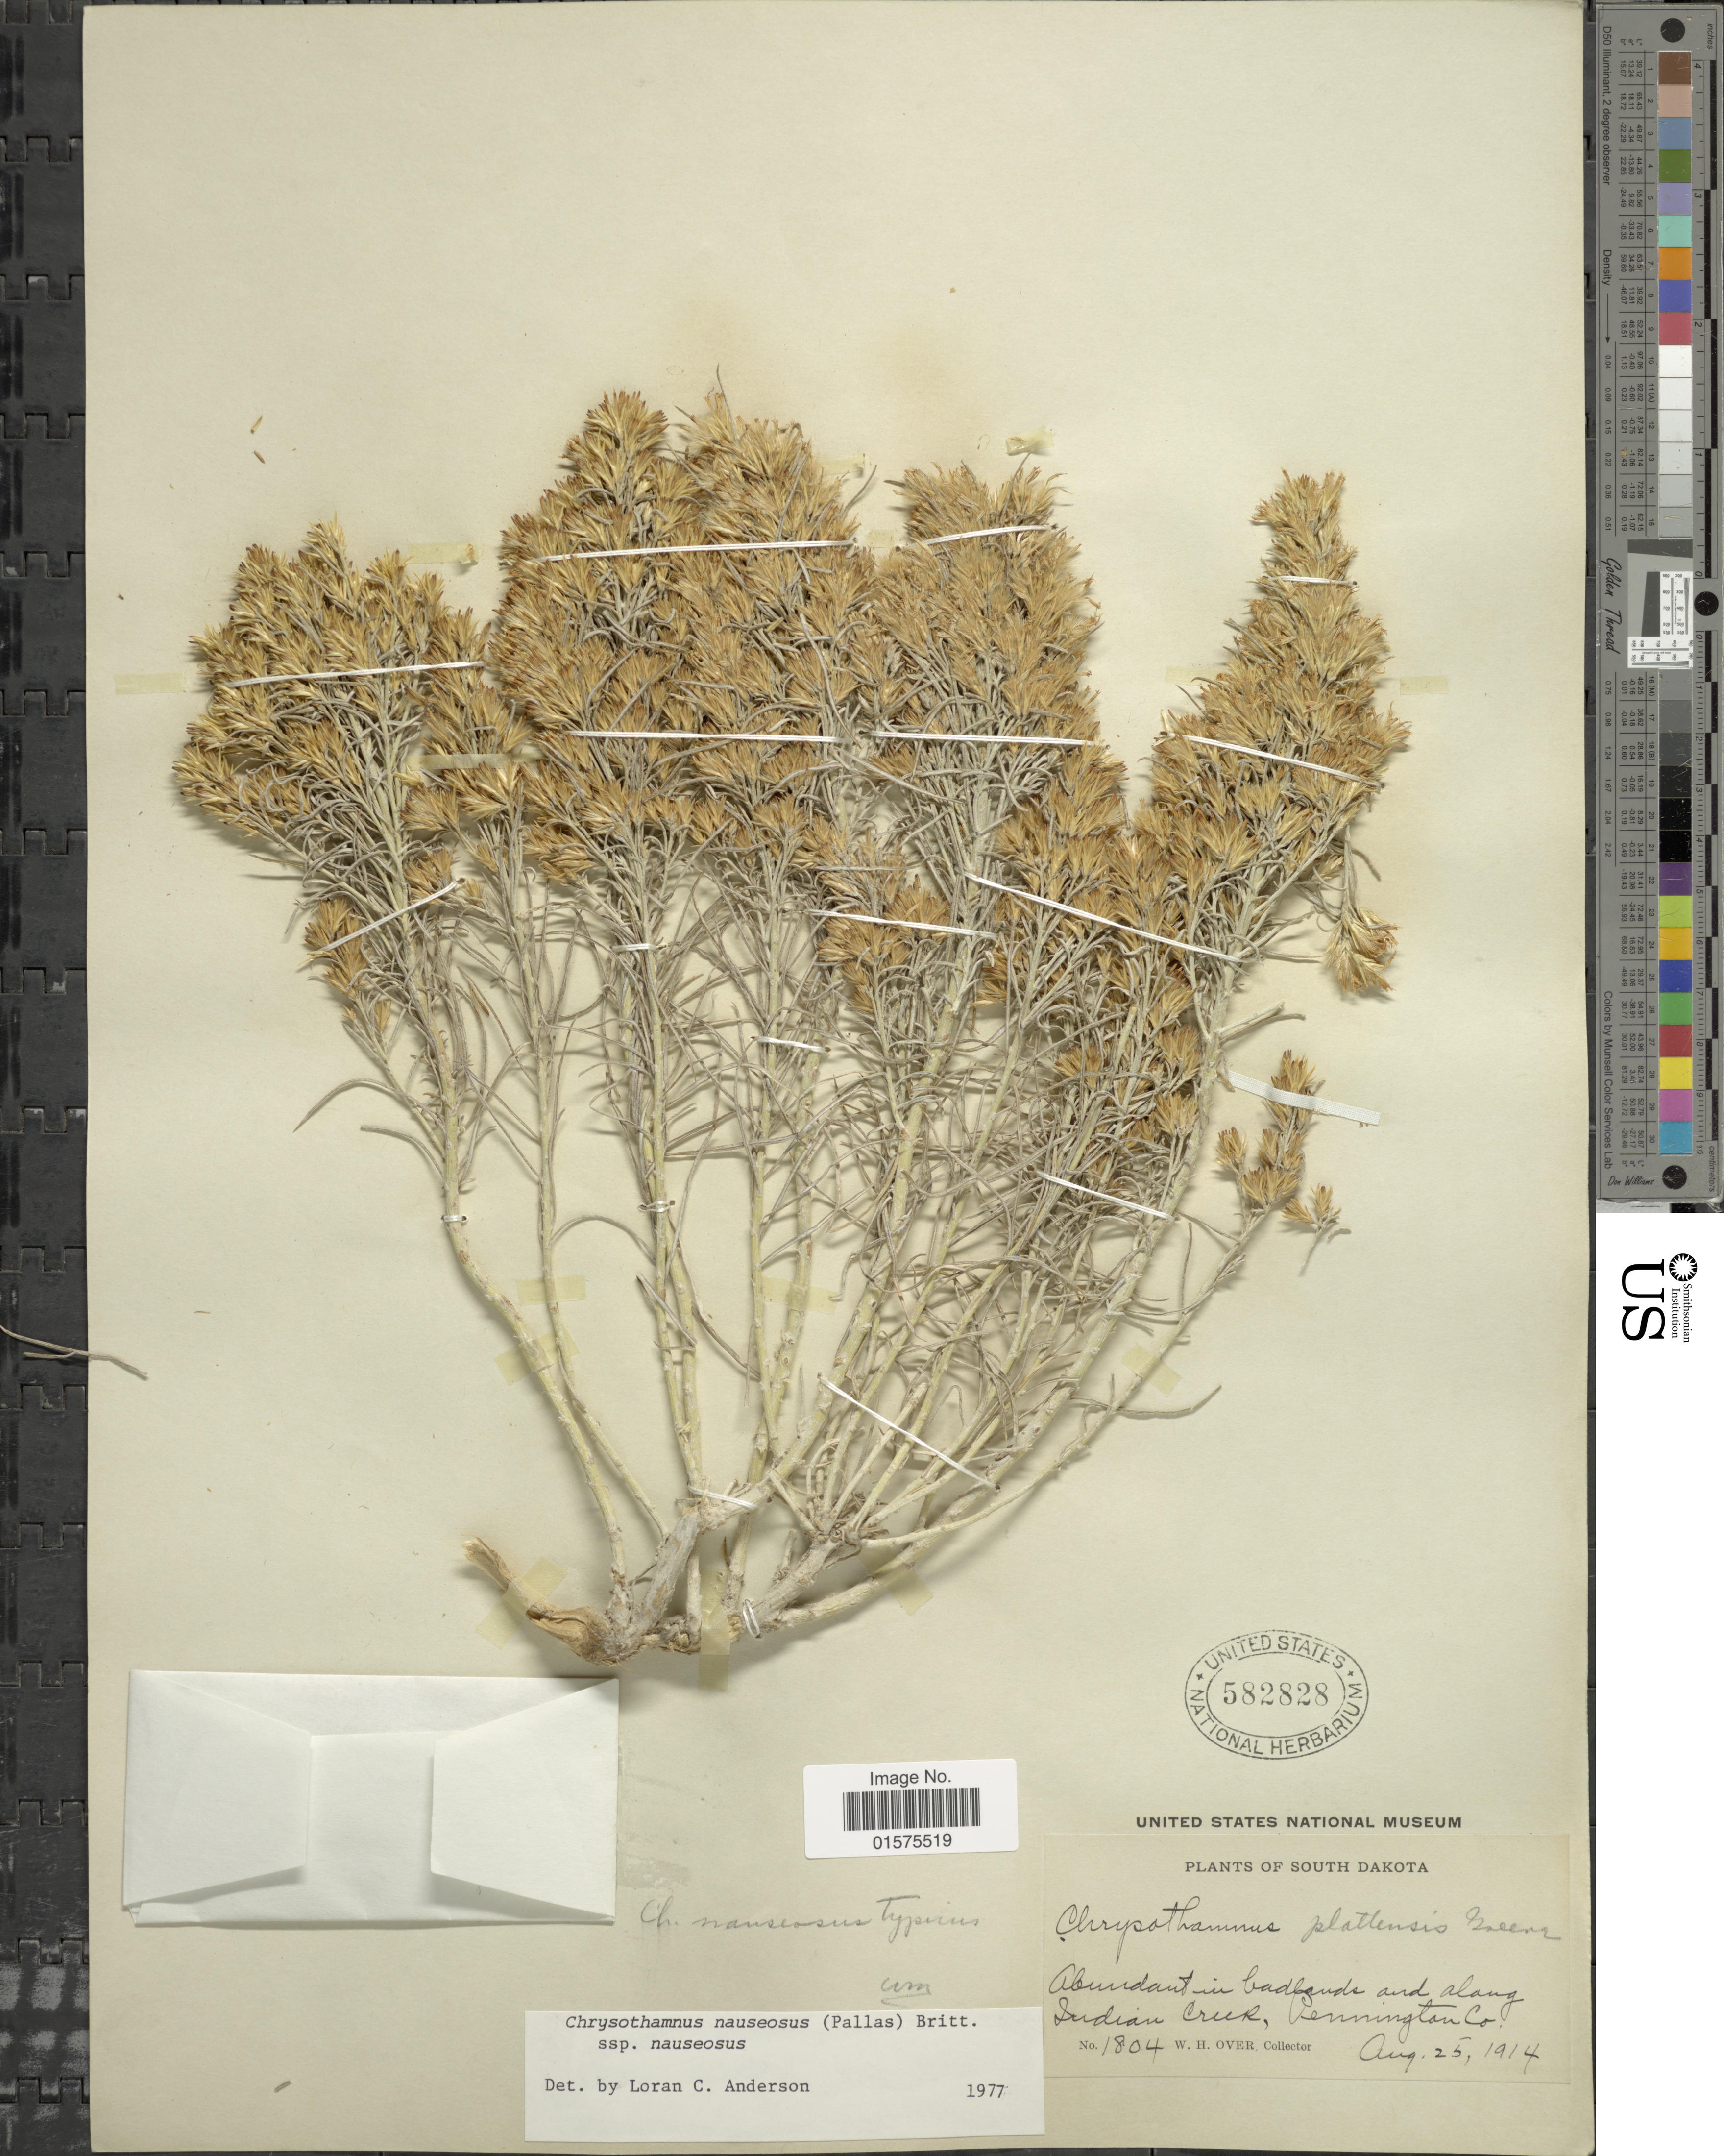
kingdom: Plantae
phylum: Tracheophyta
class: Magnoliopsida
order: Asterales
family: Asteraceae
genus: Ericameria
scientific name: Ericameria nauseosa var. nauseosa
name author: (Pall. ex Pursh) G.L. Nesom & G.I. Baird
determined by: Urbatsch, Lowell E., Curator (LSU), Louisiana State University (UNITED STATES)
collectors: W. Over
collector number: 1804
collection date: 1914-08-25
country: United States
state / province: South Dakota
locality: Indian Creek, Pennington Co.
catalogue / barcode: US 582828